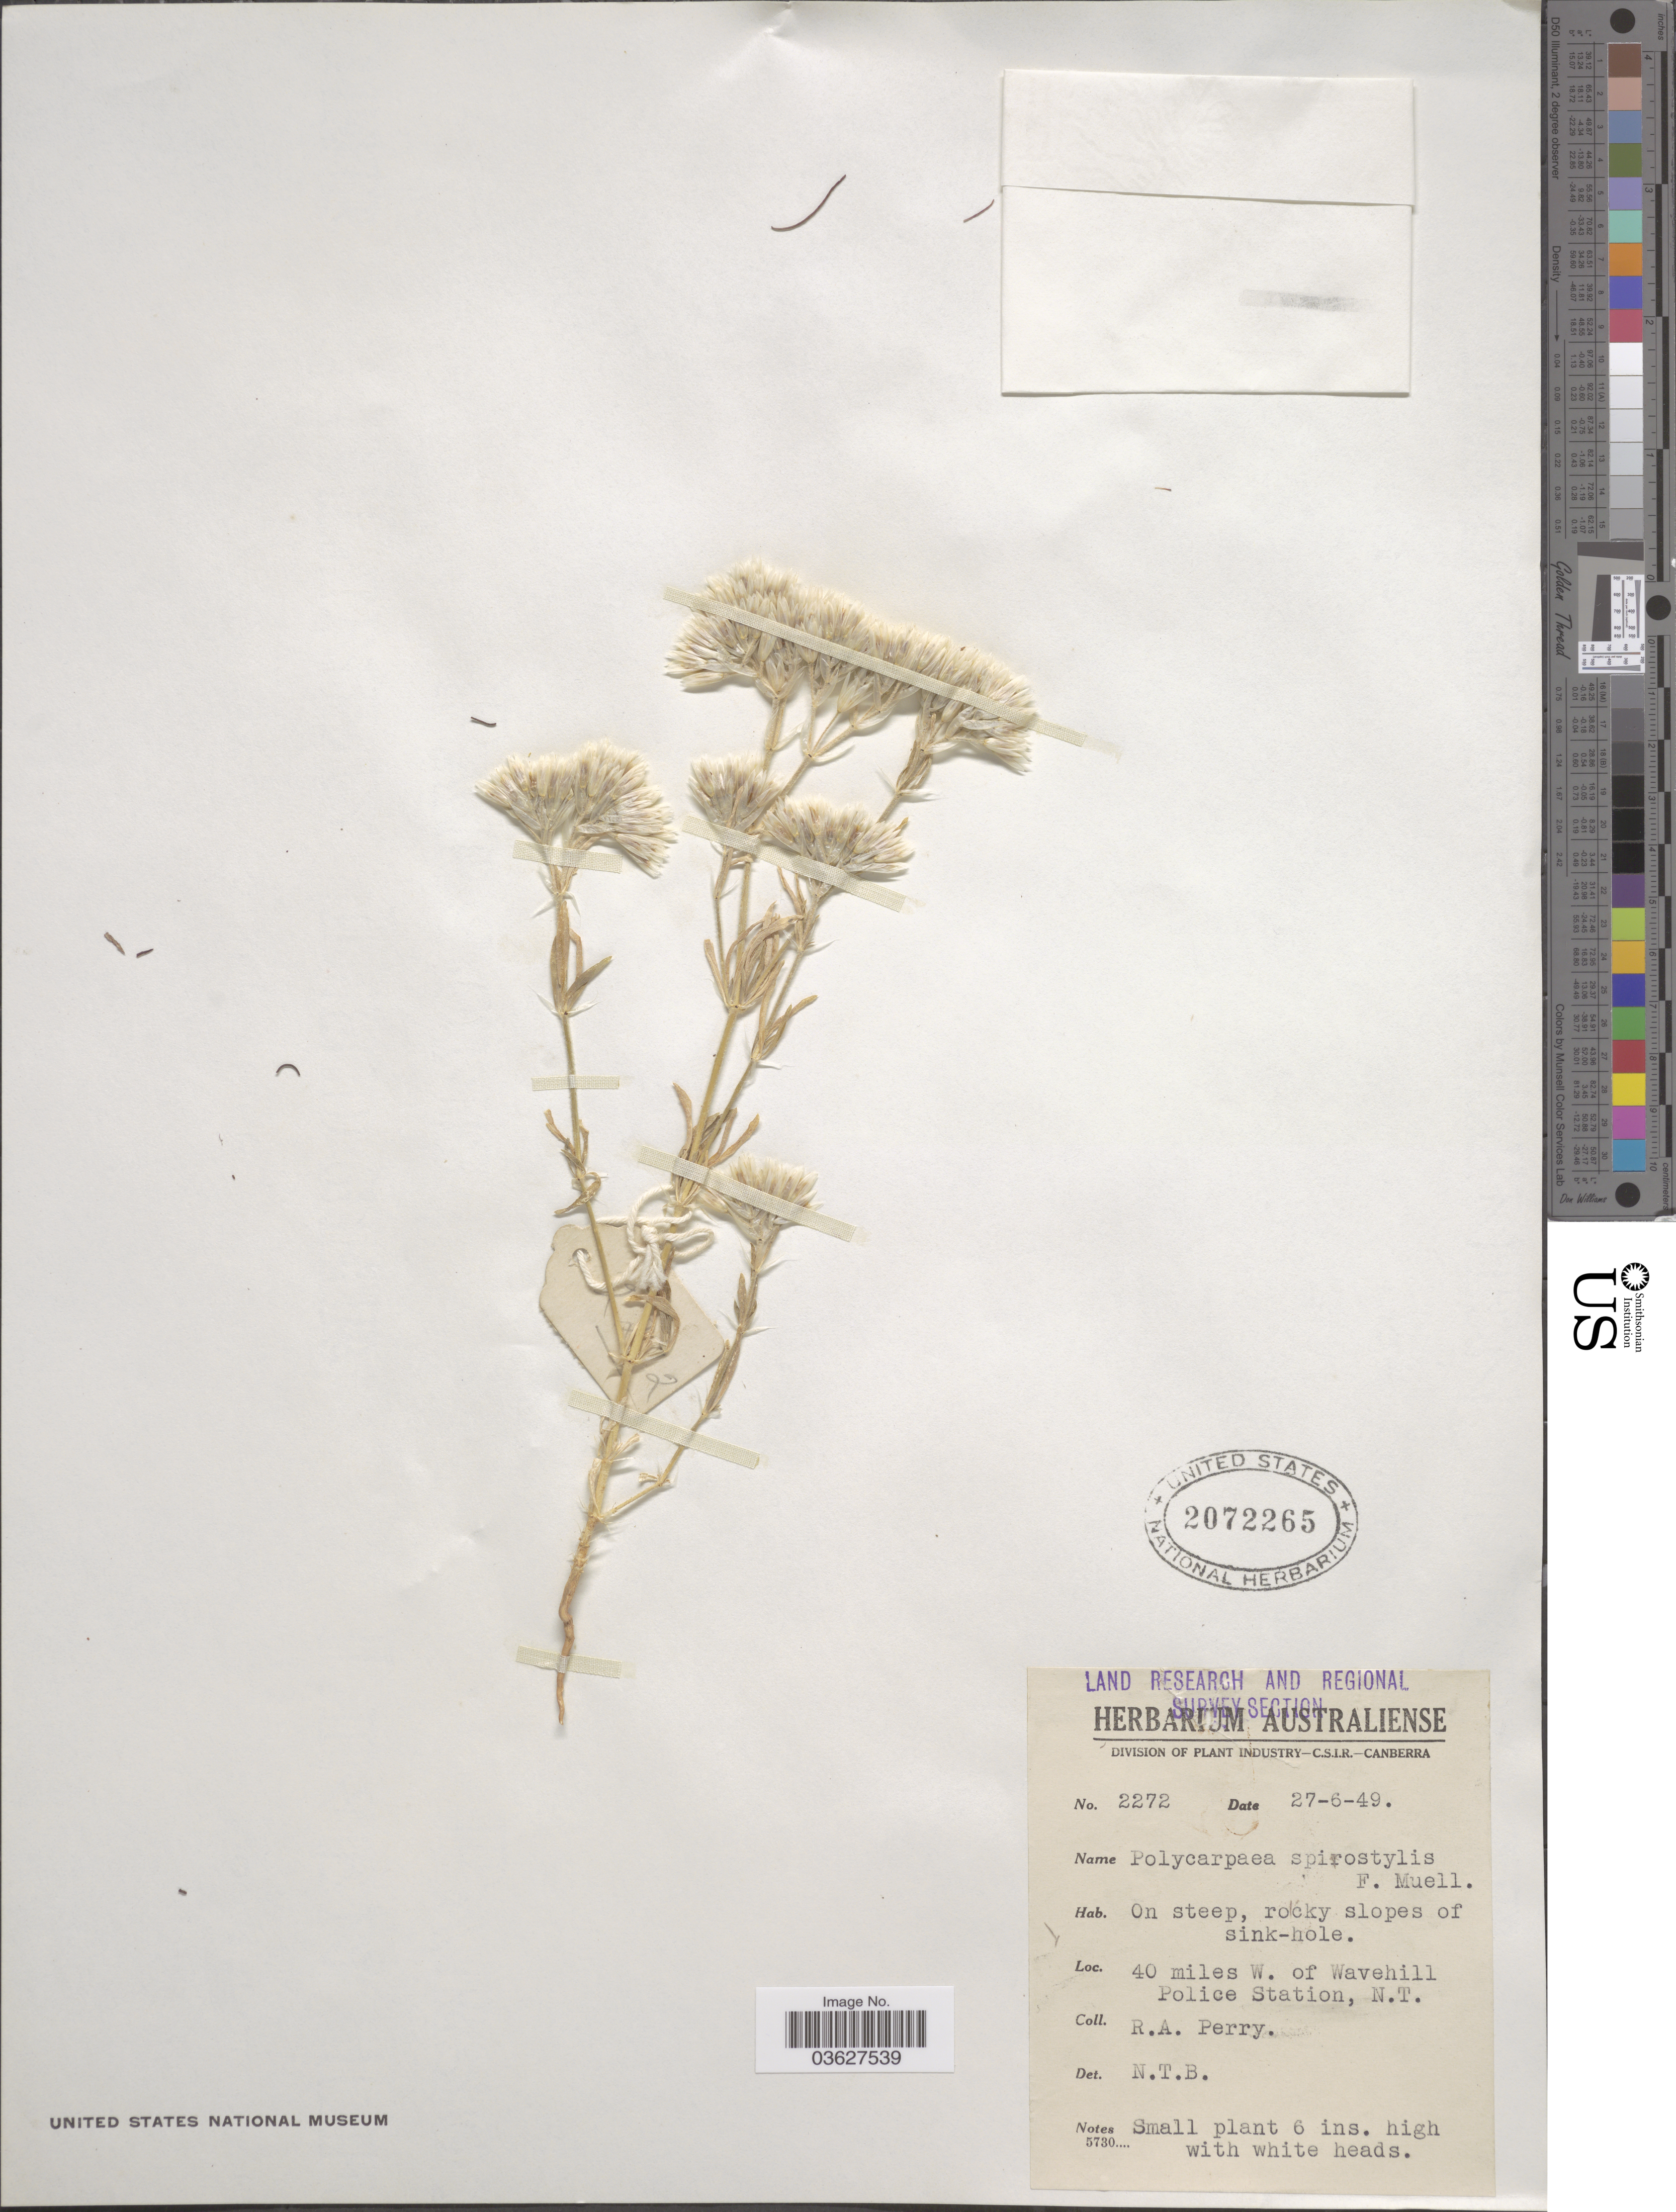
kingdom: Plantae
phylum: Tracheophyta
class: Magnoliopsida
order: Caryophyllales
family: Caryophyllaceae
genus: Polycarpaea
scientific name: Polycarpaea spirostylis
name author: F. Muell.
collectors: Perry, R. A.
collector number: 2272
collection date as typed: Transcribed d/m/y: 27/6/49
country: Australia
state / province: Northern Territory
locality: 40 miles W. of Wavehill Police Station.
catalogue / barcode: US 2072265